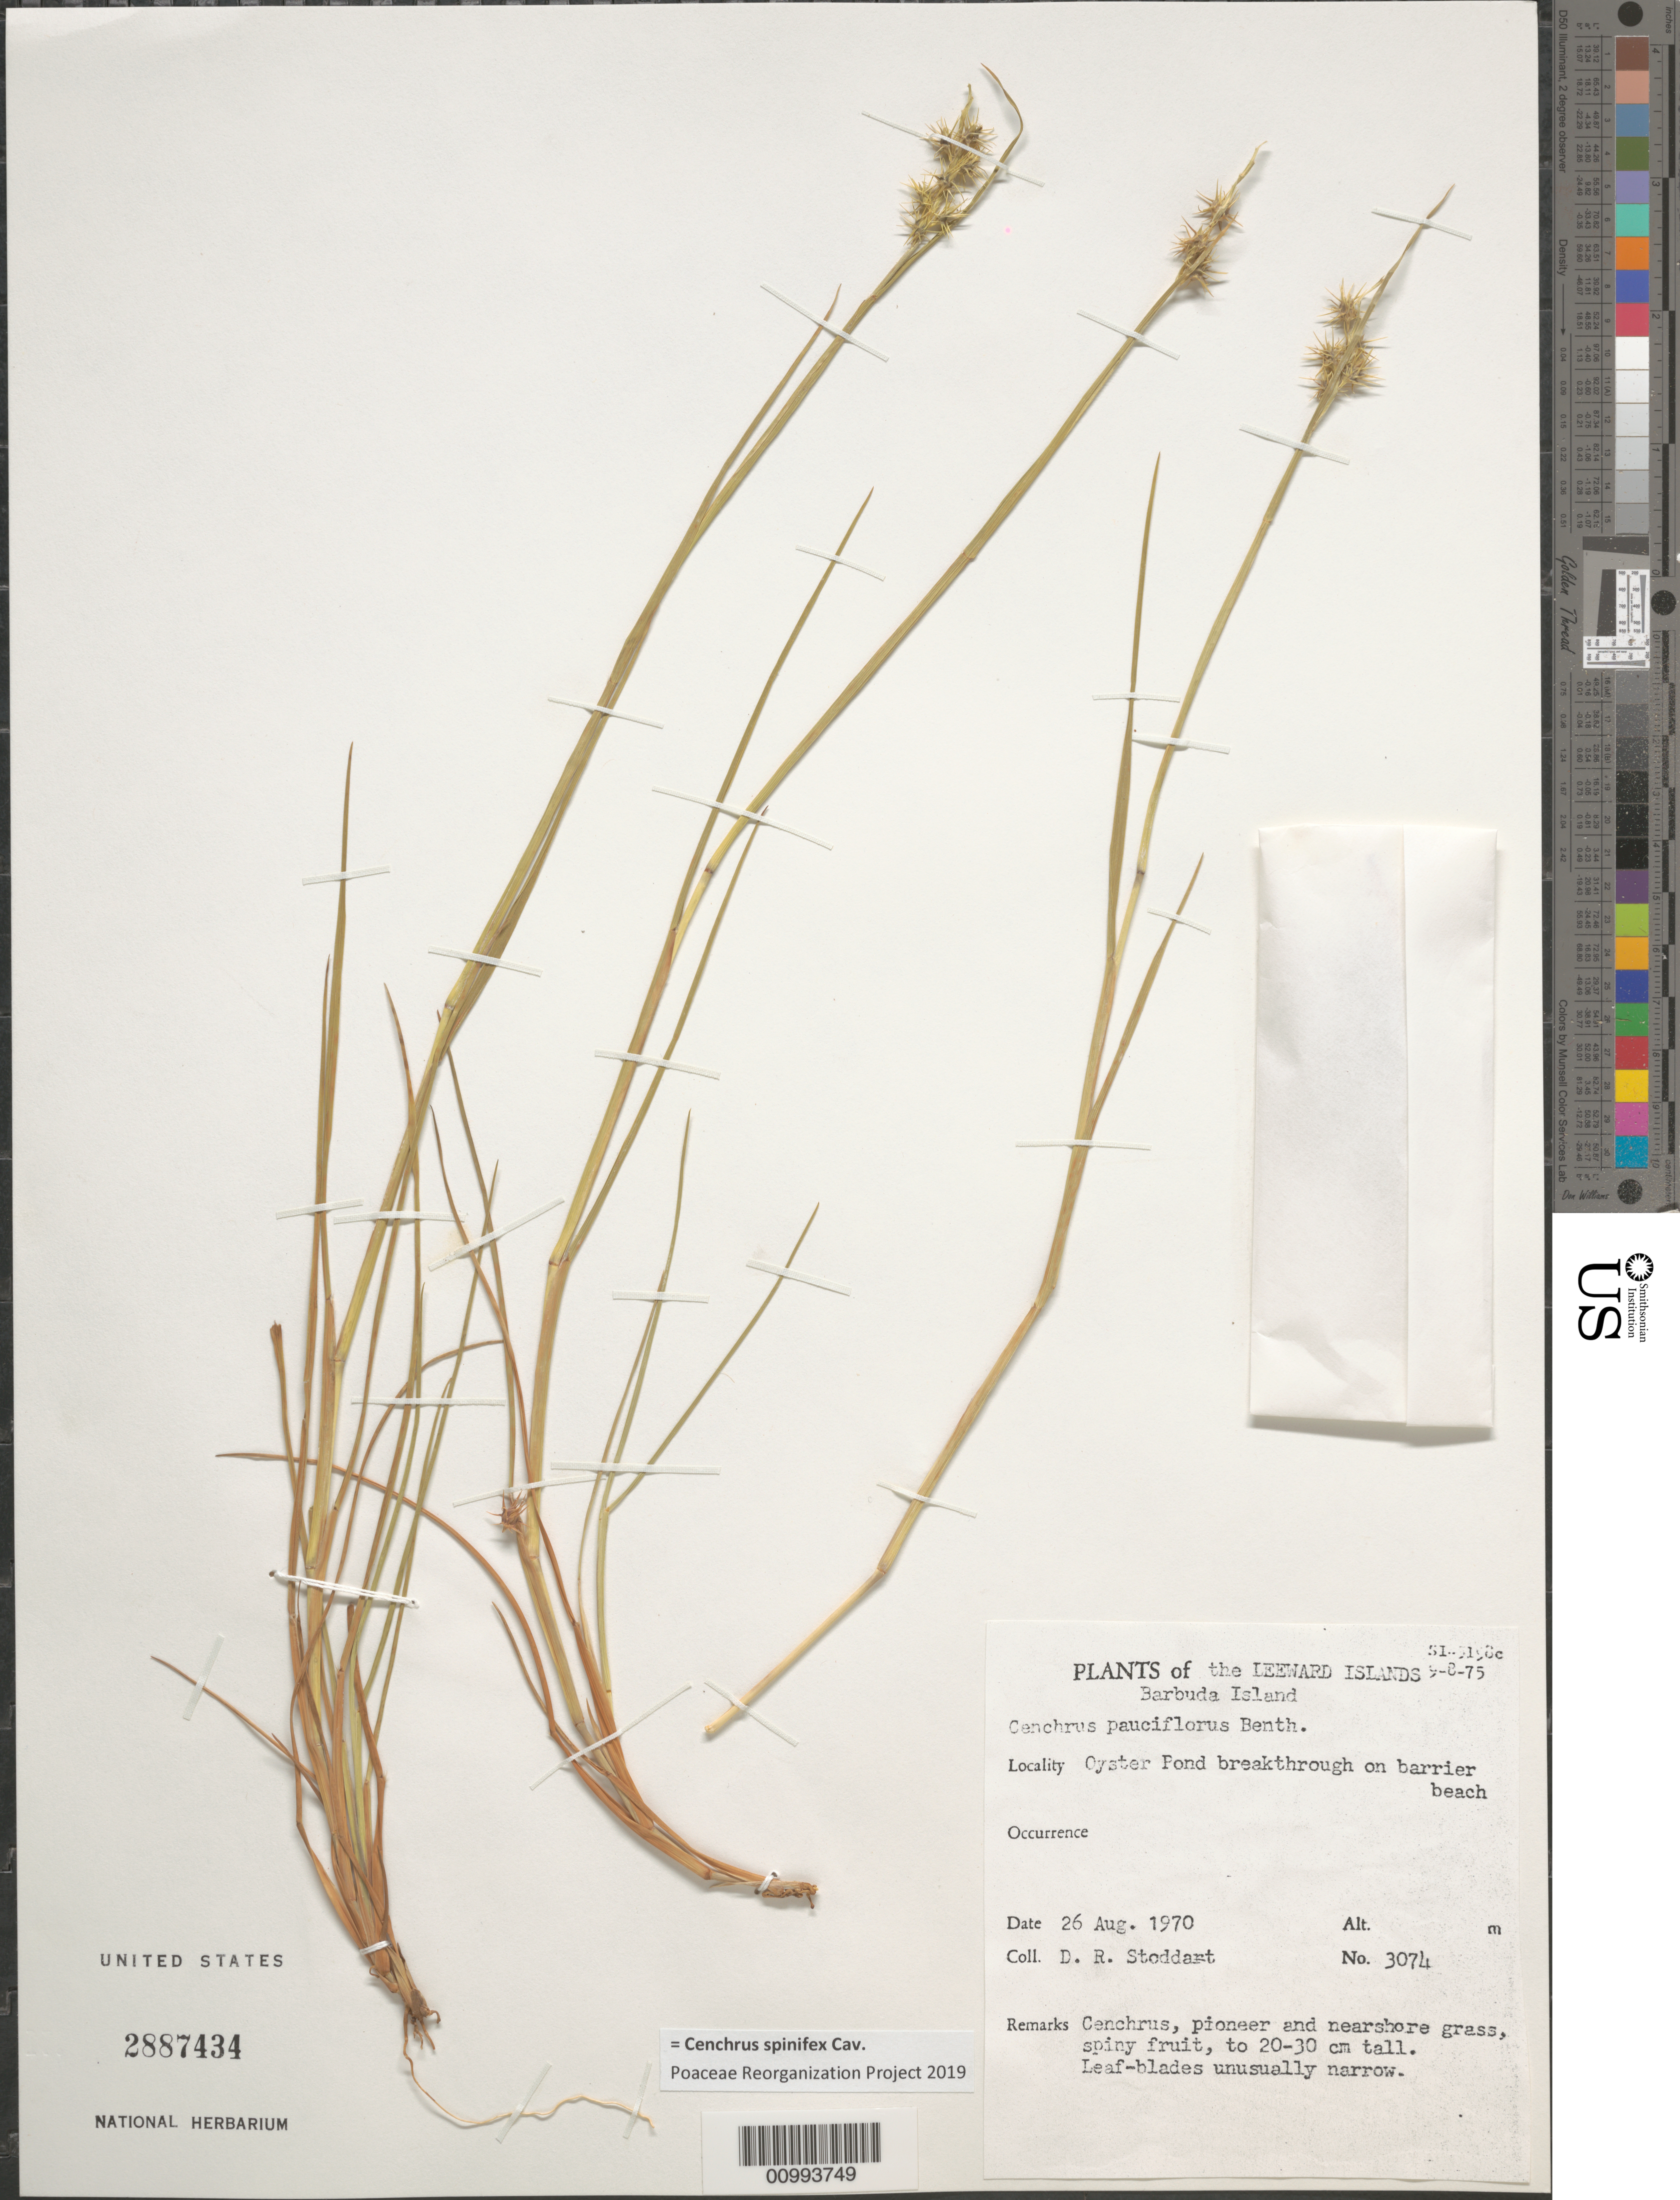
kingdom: Plantae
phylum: Tracheophyta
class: Liliopsida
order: Poales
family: Poaceae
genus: Cenchrus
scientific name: Cenchrus spinifex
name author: Cav.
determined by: Poaceae Reorganization Project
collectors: D. R. Stoddart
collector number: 3074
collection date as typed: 26 Aug 1970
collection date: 1970-08-26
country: Antigua and Barbuda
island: Barbuda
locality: Oyster Pond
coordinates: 0 N, 0 E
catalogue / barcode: US 2887434